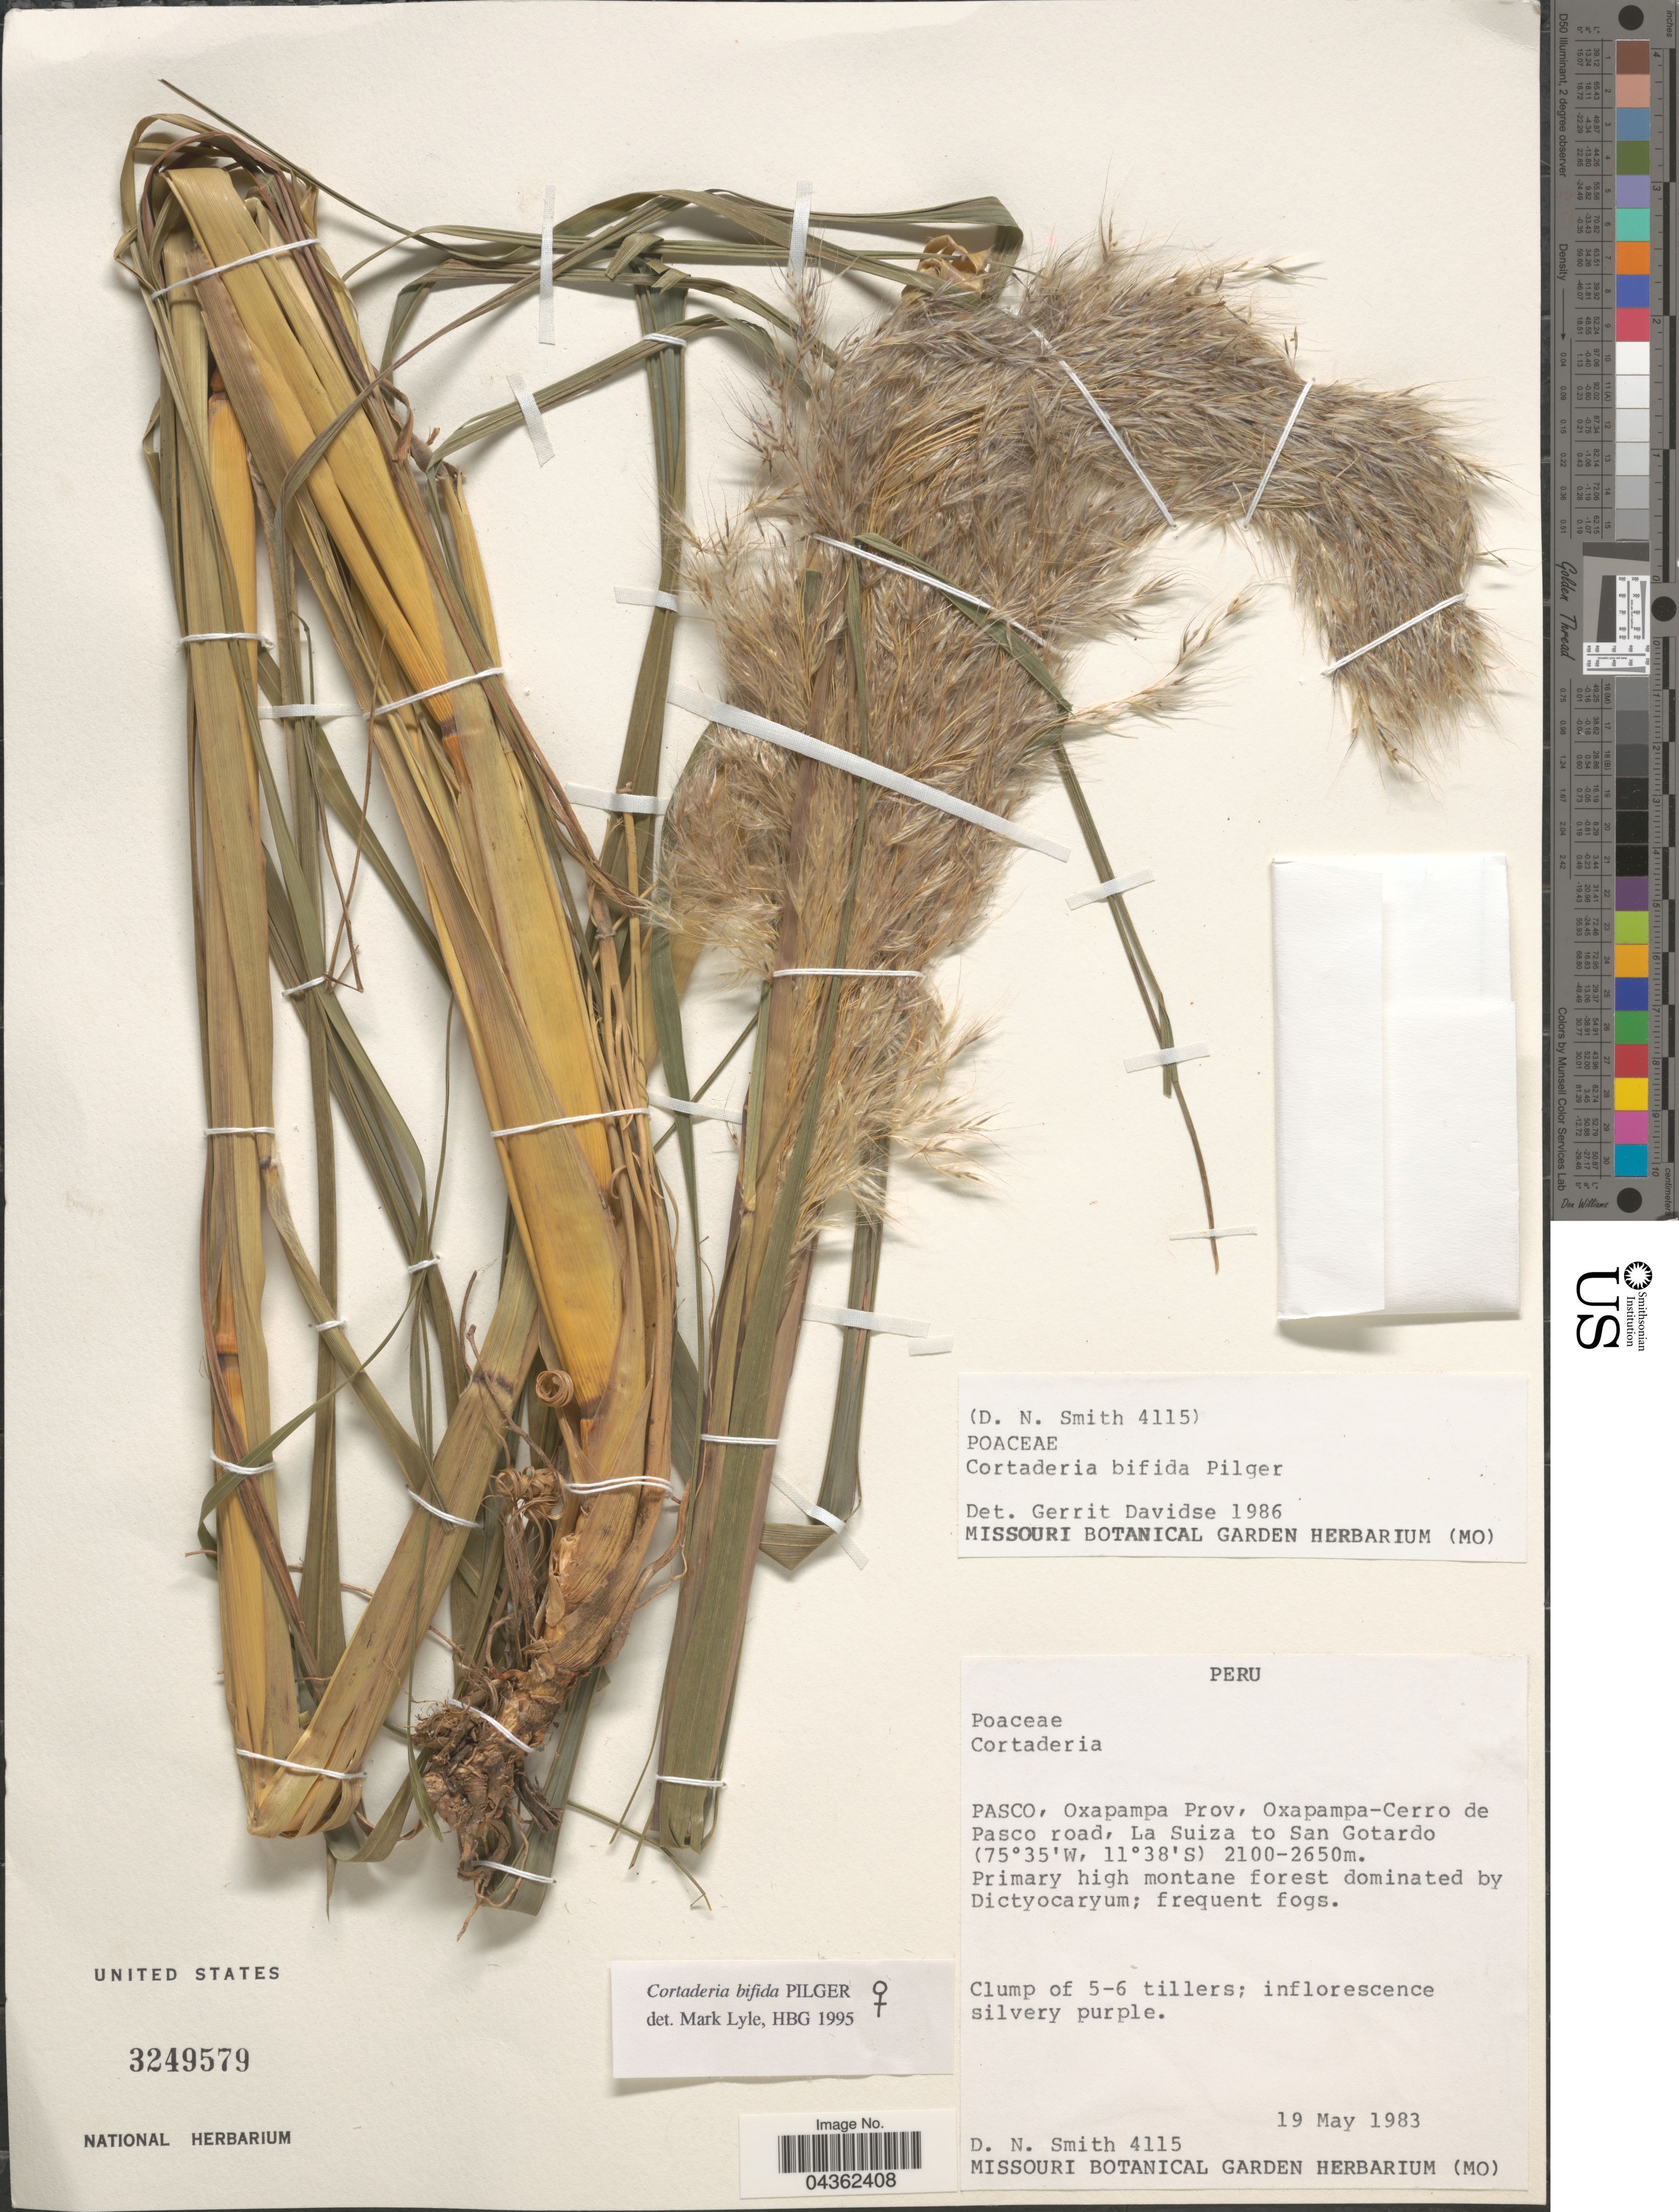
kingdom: Plantae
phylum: Tracheophyta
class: Liliopsida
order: Poales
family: Poaceae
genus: Cortaderia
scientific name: Cortaderia bifida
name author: Pilg.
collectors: D. Smith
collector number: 4115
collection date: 1983-05-19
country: Peru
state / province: Pasco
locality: Oxapampa Prov, Oxapampa-Cerro de Pasco road, La Suiza to San Gotardo.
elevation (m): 2100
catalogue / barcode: US 3249579